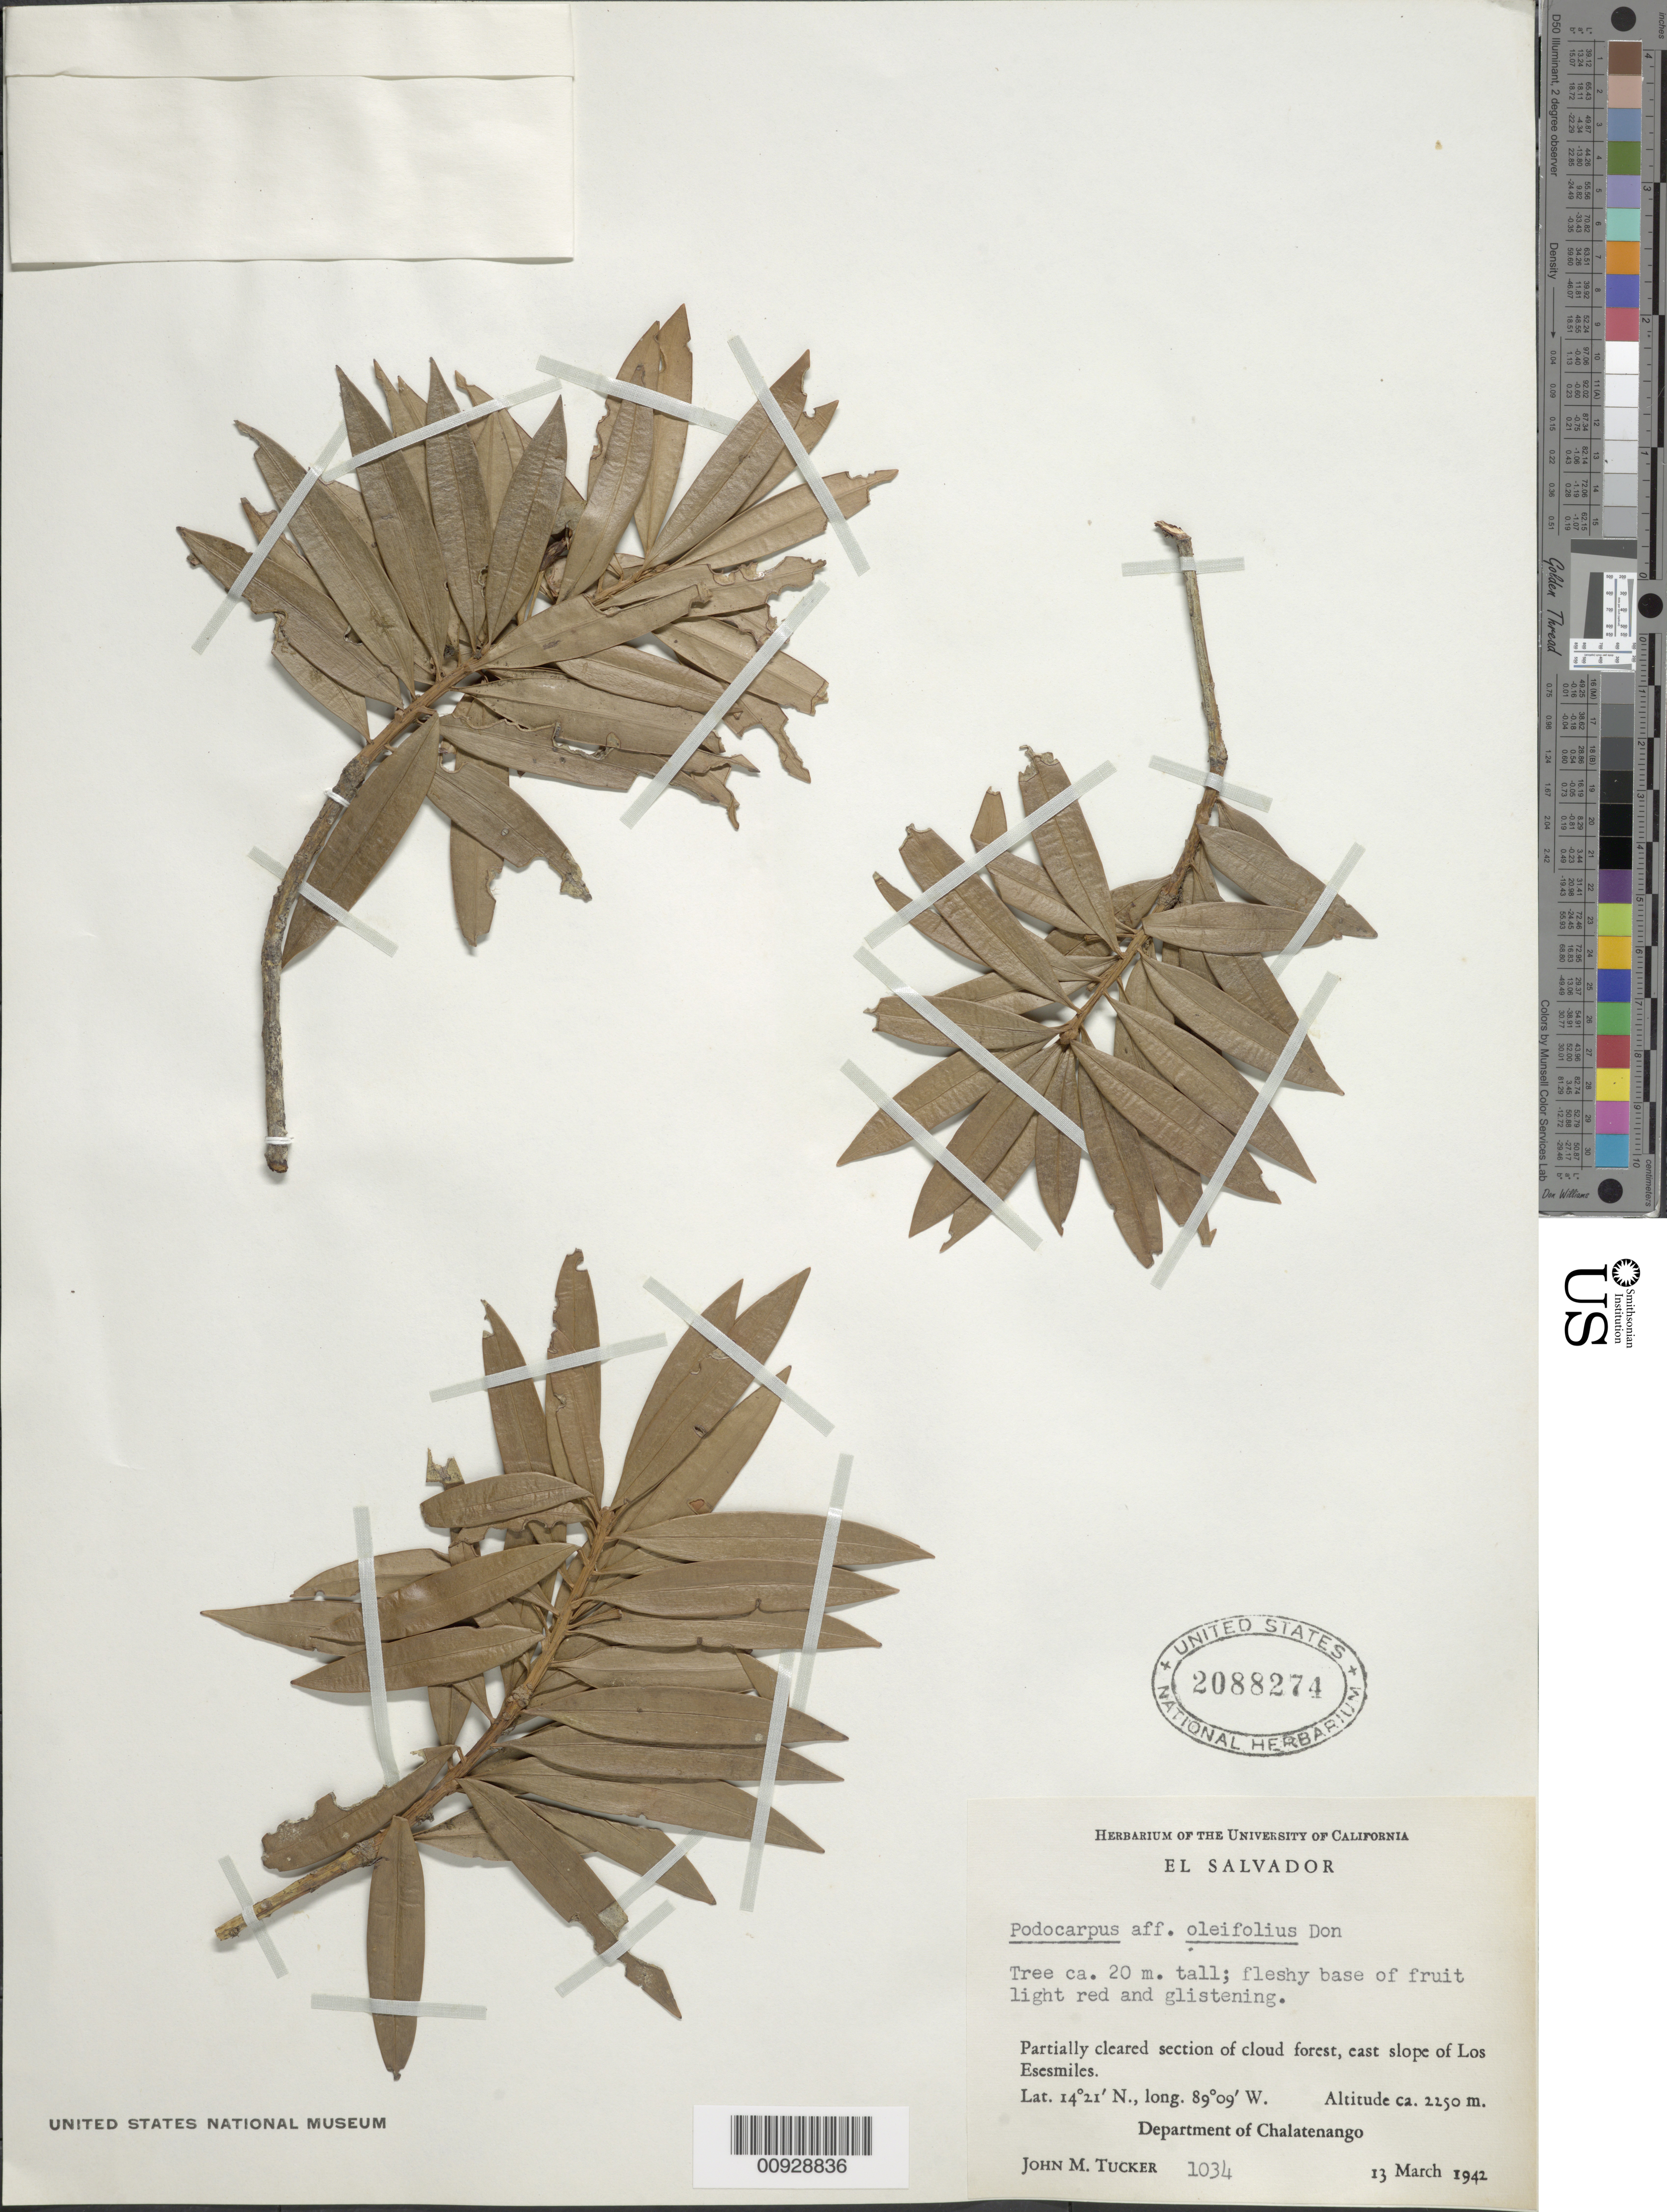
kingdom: Plantae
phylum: Tracheophyta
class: Pinopsida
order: Pinales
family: Podocarpaceae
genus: Podocarpus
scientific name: Podocarpus oleifolius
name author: D. Don ex Lamb.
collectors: J. M. Tucker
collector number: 1034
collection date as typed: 13 Mar 1942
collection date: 1942-03-13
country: El Salvador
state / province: Chalatenango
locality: East slope of Los Esesmiles. Department of Chalatenango.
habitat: Partially cleared section of cloud forest.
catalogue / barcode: US 2088274